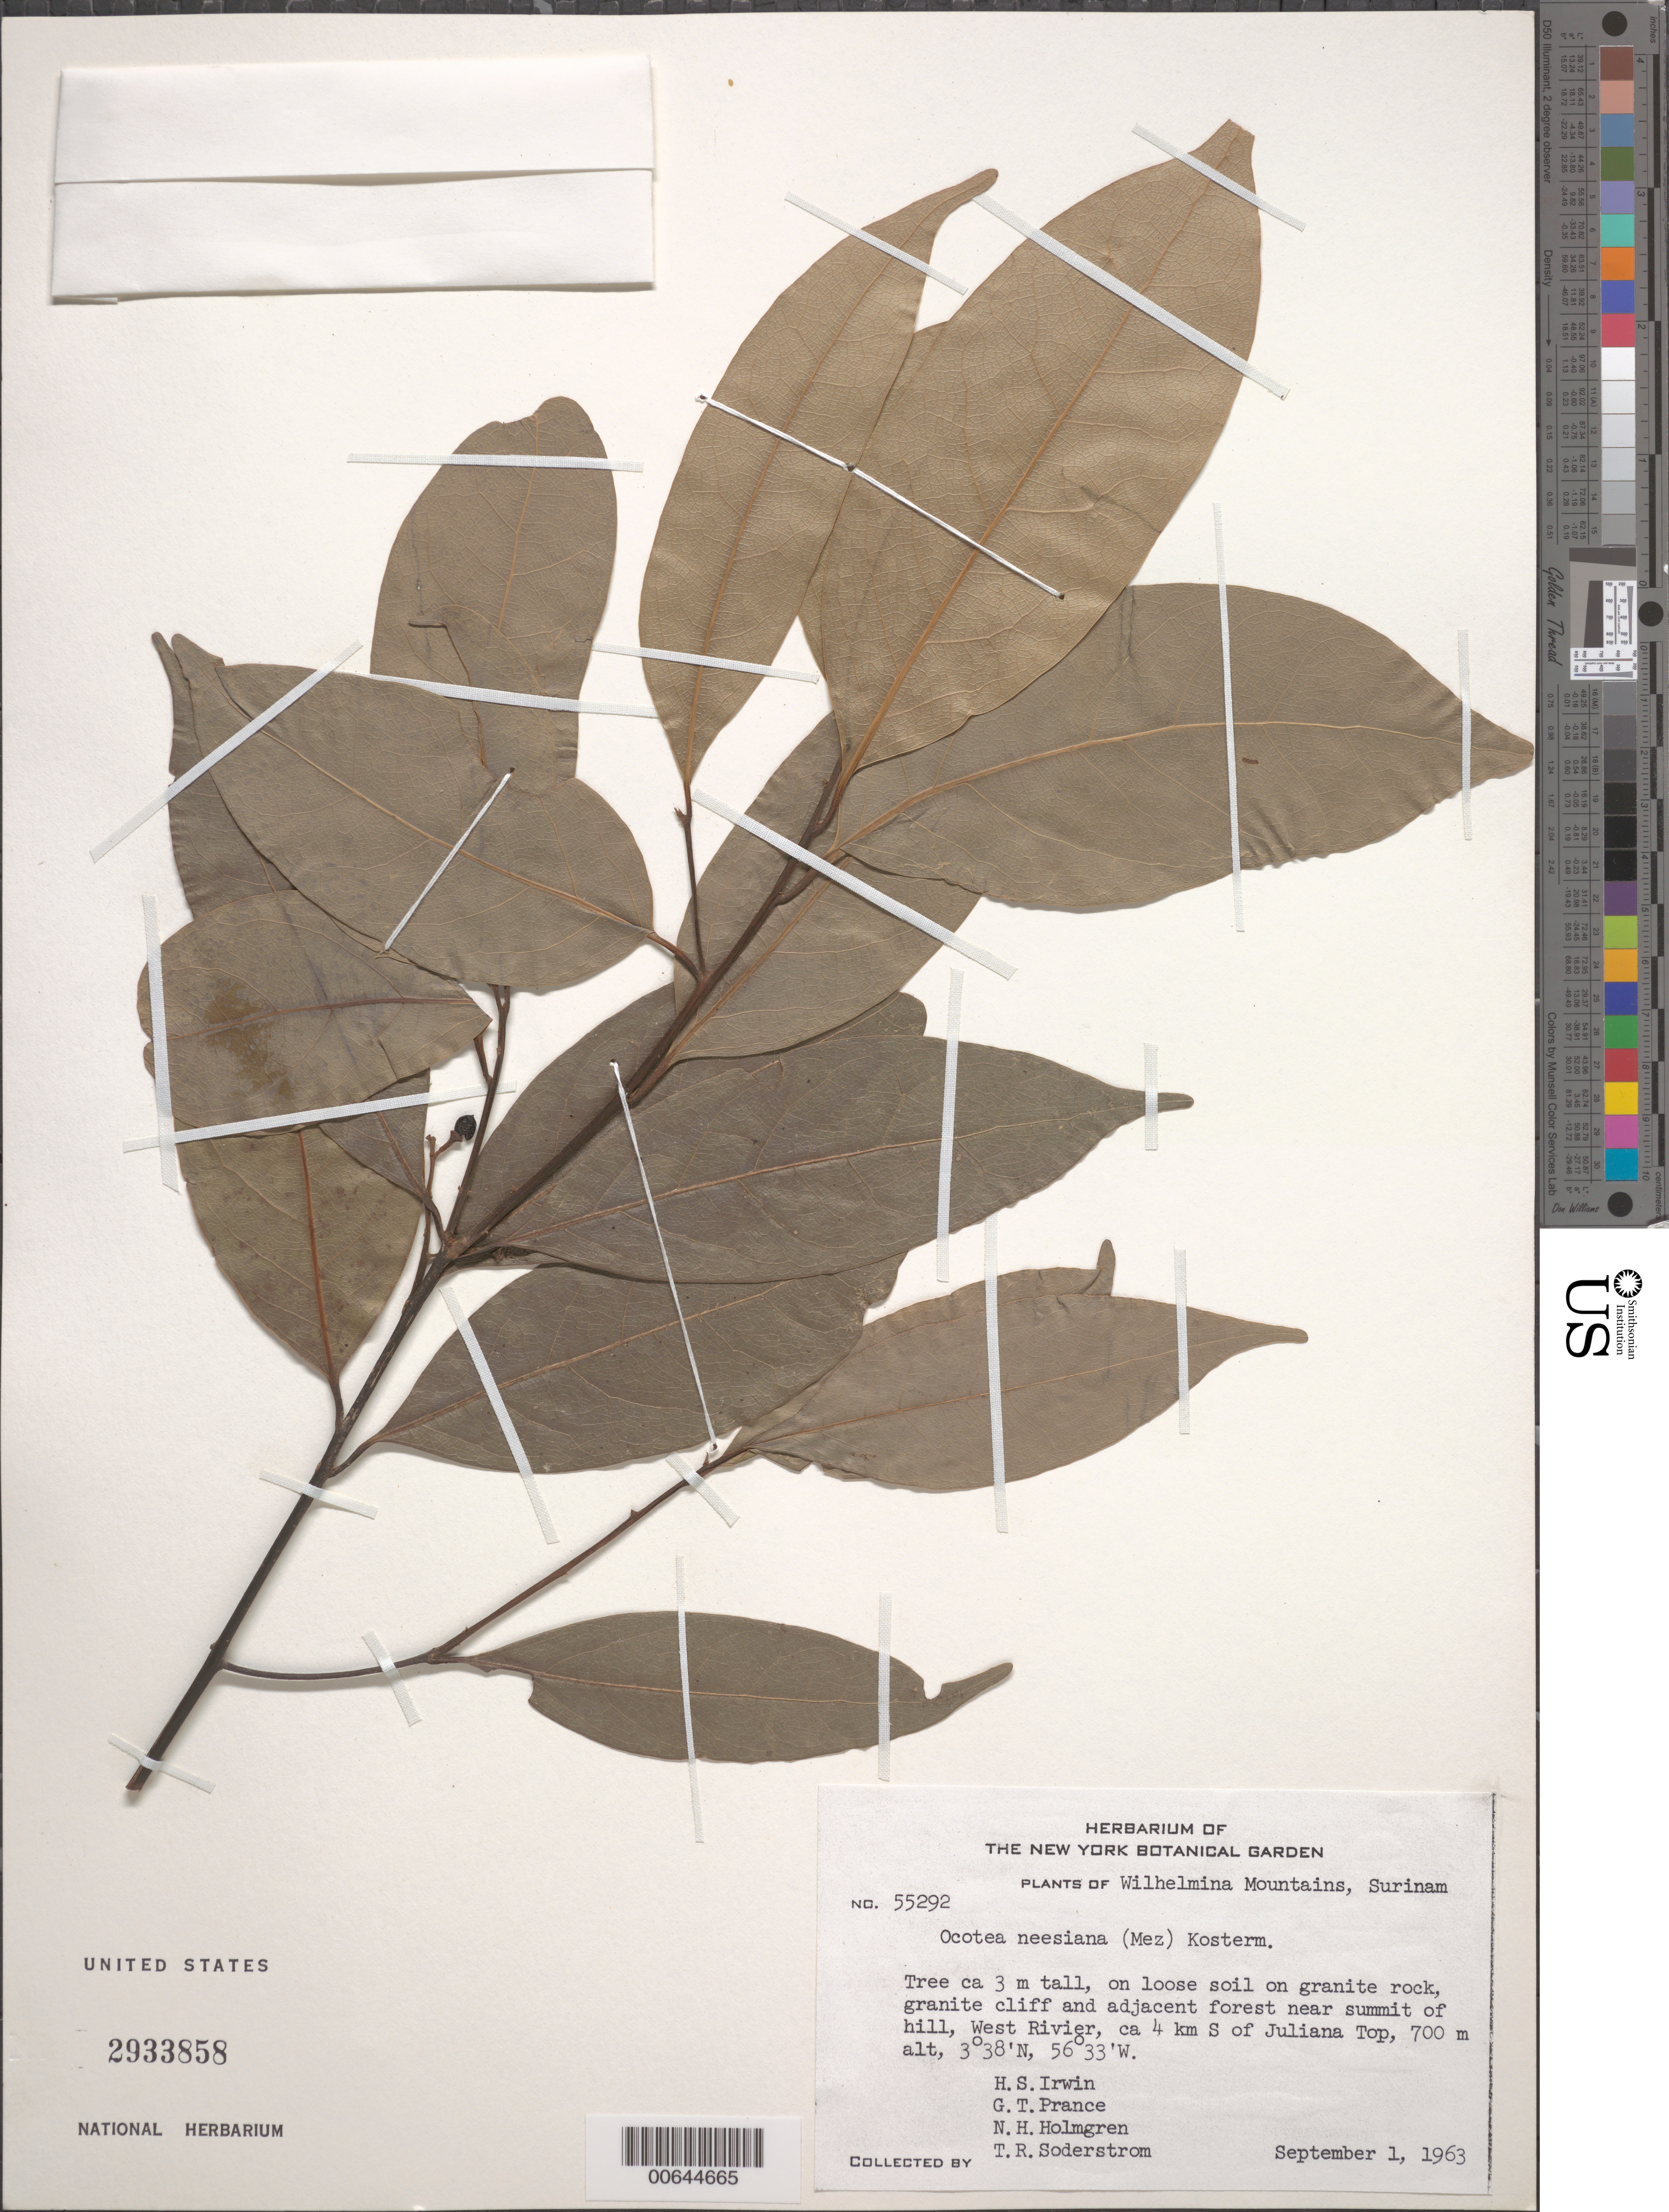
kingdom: Plantae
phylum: Tracheophyta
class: Magnoliopsida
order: Laurales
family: Lauraceae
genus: Ocotea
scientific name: Ocotea neesiana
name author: (Miq.) Kosterm.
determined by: Allen, C. K.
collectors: H. Irwin, G. T. Prance, T. R. Soderstrom & N. H. Holmgren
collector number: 55292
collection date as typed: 1-Sep-63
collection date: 1963-09-01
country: Suriname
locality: Wilhelminagebergte (Wilhelmina Mts.), West River, 4 km S of Juliana Top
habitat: On granite cliff and adjacent forest, near summit of hills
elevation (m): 700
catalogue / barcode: US 2933858